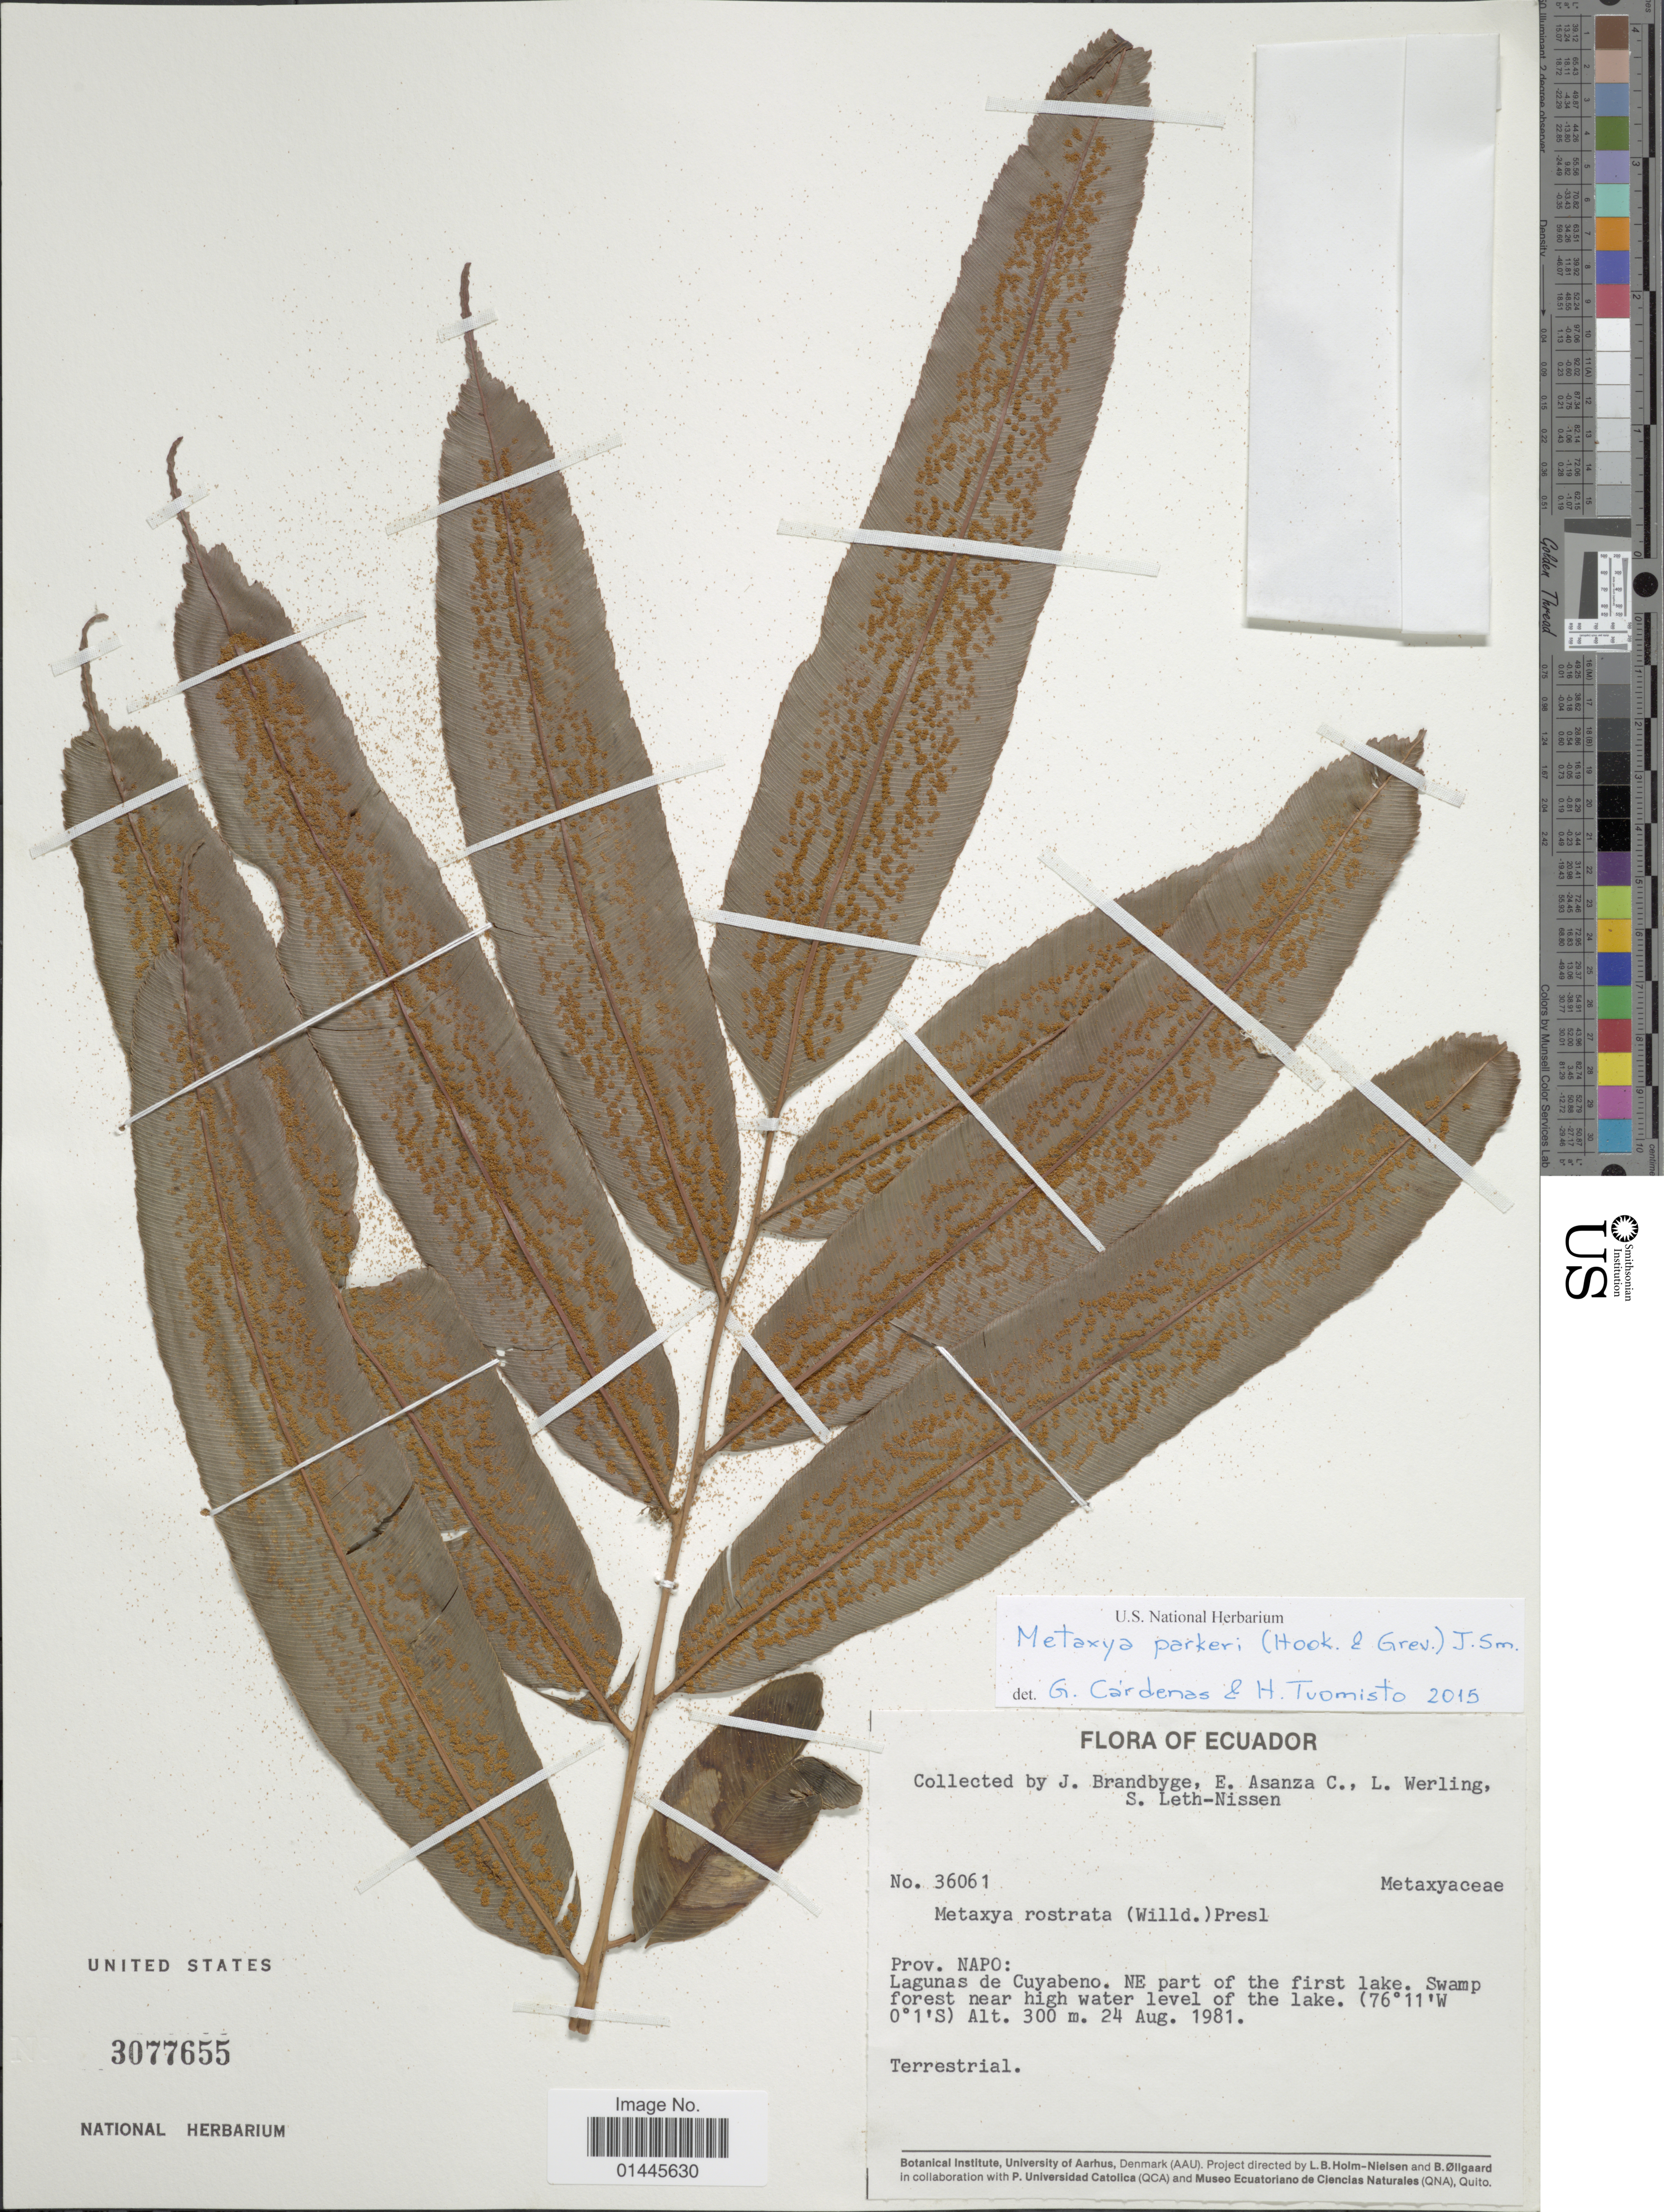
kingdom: Plantae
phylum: Tracheophyta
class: Polypodiopsida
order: Cyatheales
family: Metaxyaceae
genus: Metaxya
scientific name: Metaxya parkeri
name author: (Hook. & Grev.) J. Sm.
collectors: J. Brandbyge, E. Asanza C., L. Werling & S. Leth-Nissen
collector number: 36061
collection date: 1981-08-24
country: Ecuador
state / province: Napo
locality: Lagunas de Cuyabeno, NE part of the first lake, Swamp forest near high water level of the lake.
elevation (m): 300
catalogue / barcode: US 3077655